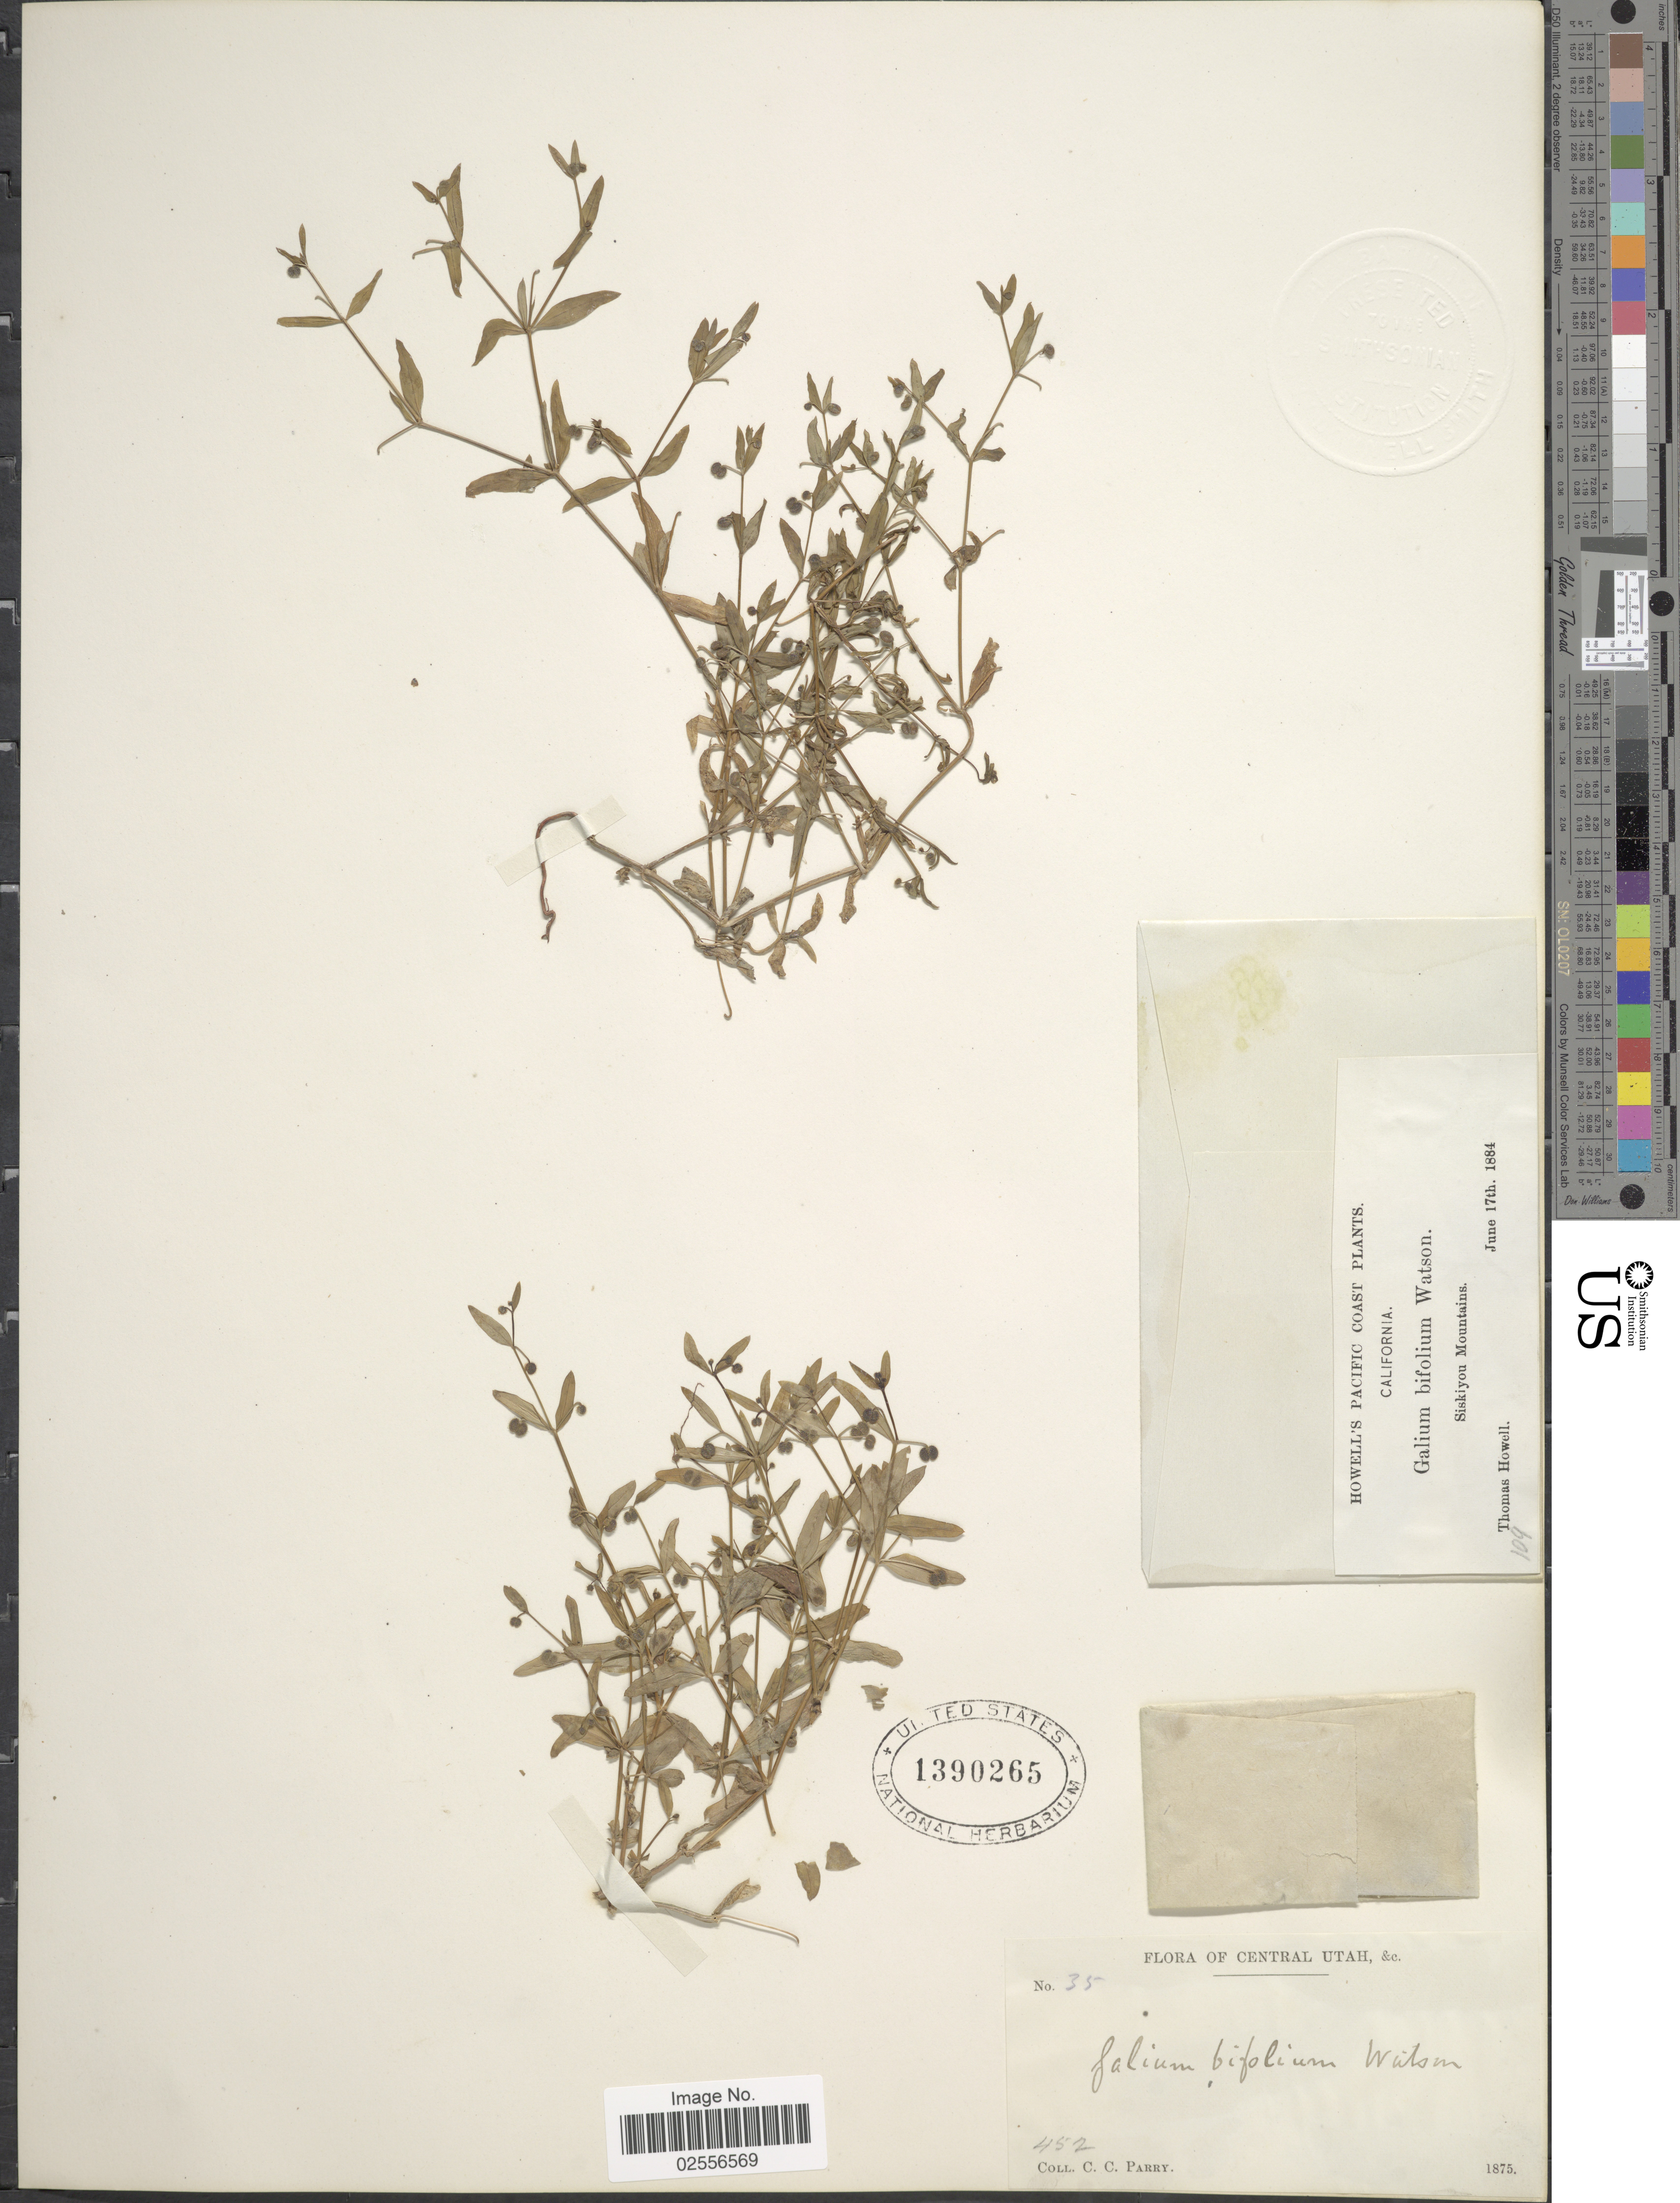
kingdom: Plantae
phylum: Tracheophyta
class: Magnoliopsida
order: Gentianales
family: Rubiaceae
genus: Galium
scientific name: Galium bifolium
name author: S. Watson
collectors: T. Howell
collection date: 1884-06-17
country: United States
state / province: California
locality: Pacific Coast, Siskiyou Mountains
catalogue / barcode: US 1390265-2